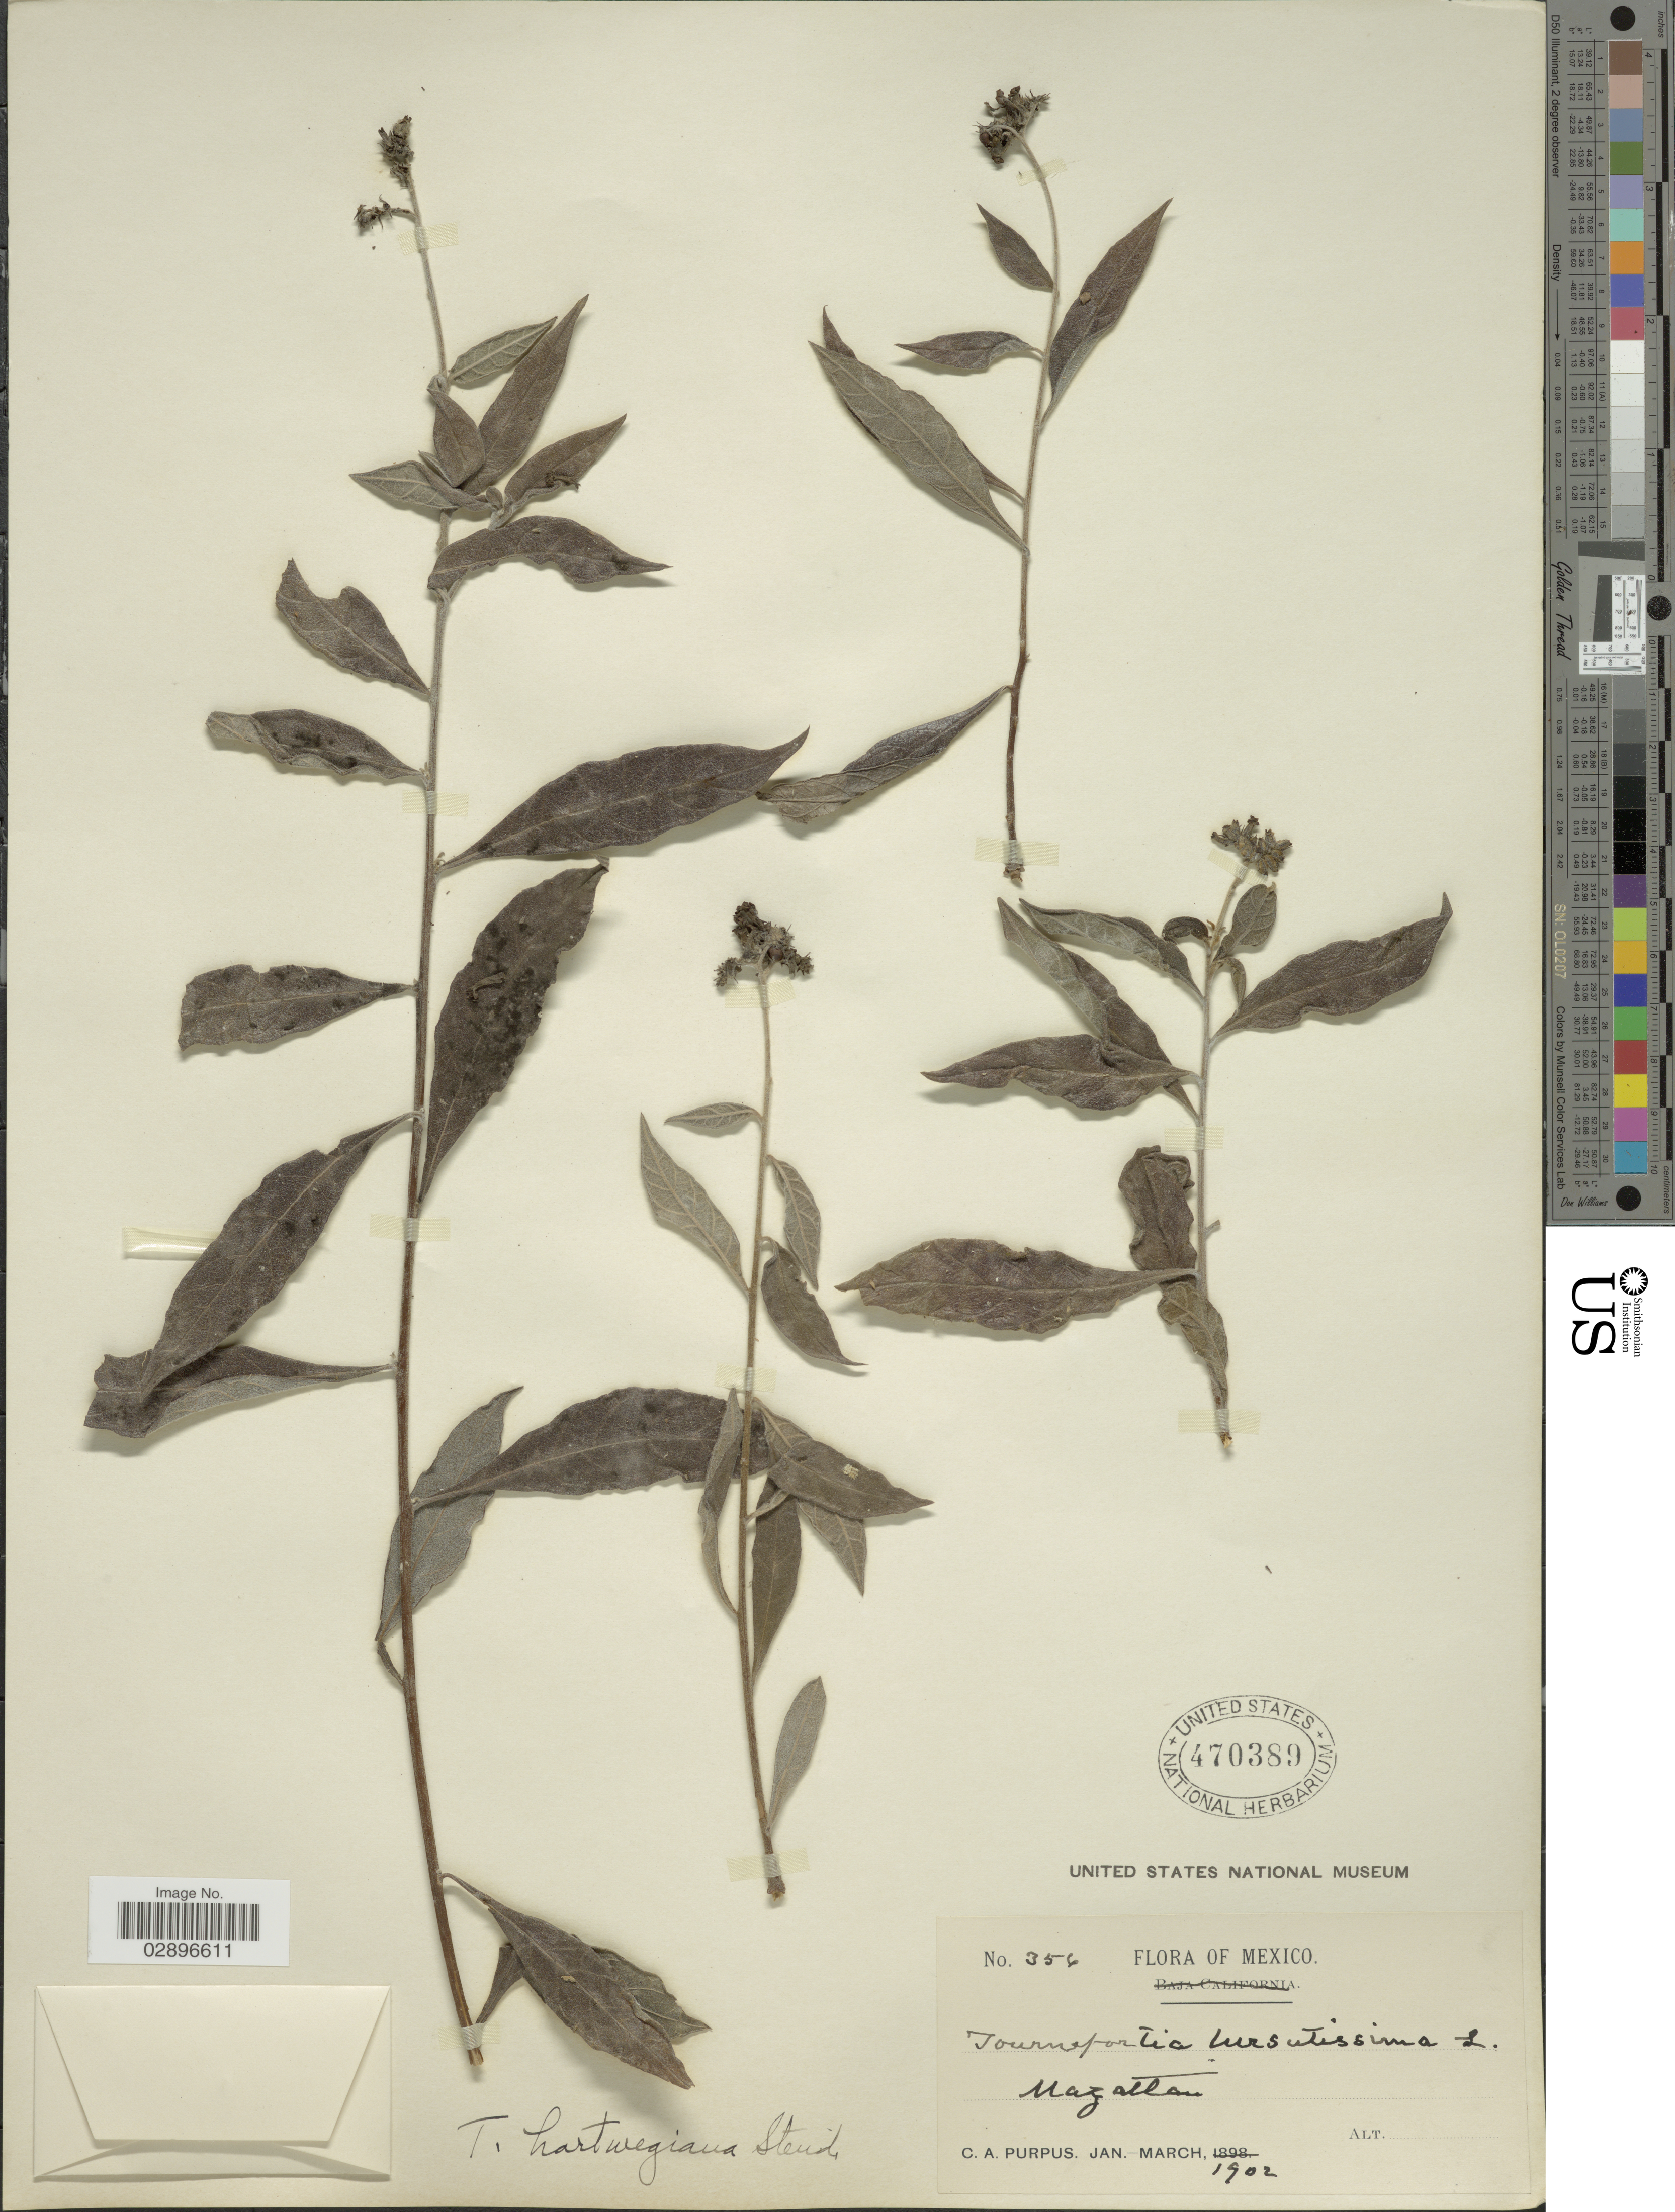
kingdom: Plantae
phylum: Tracheophyta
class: Magnoliopsida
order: Boraginales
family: Heliotropiaceae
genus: Tournefortia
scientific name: Tournefortia hartwegiana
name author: Steud.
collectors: C. A. Purpus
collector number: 354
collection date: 1902-01/1902-03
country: Mexico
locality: Mazatlan.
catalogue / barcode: US 470389